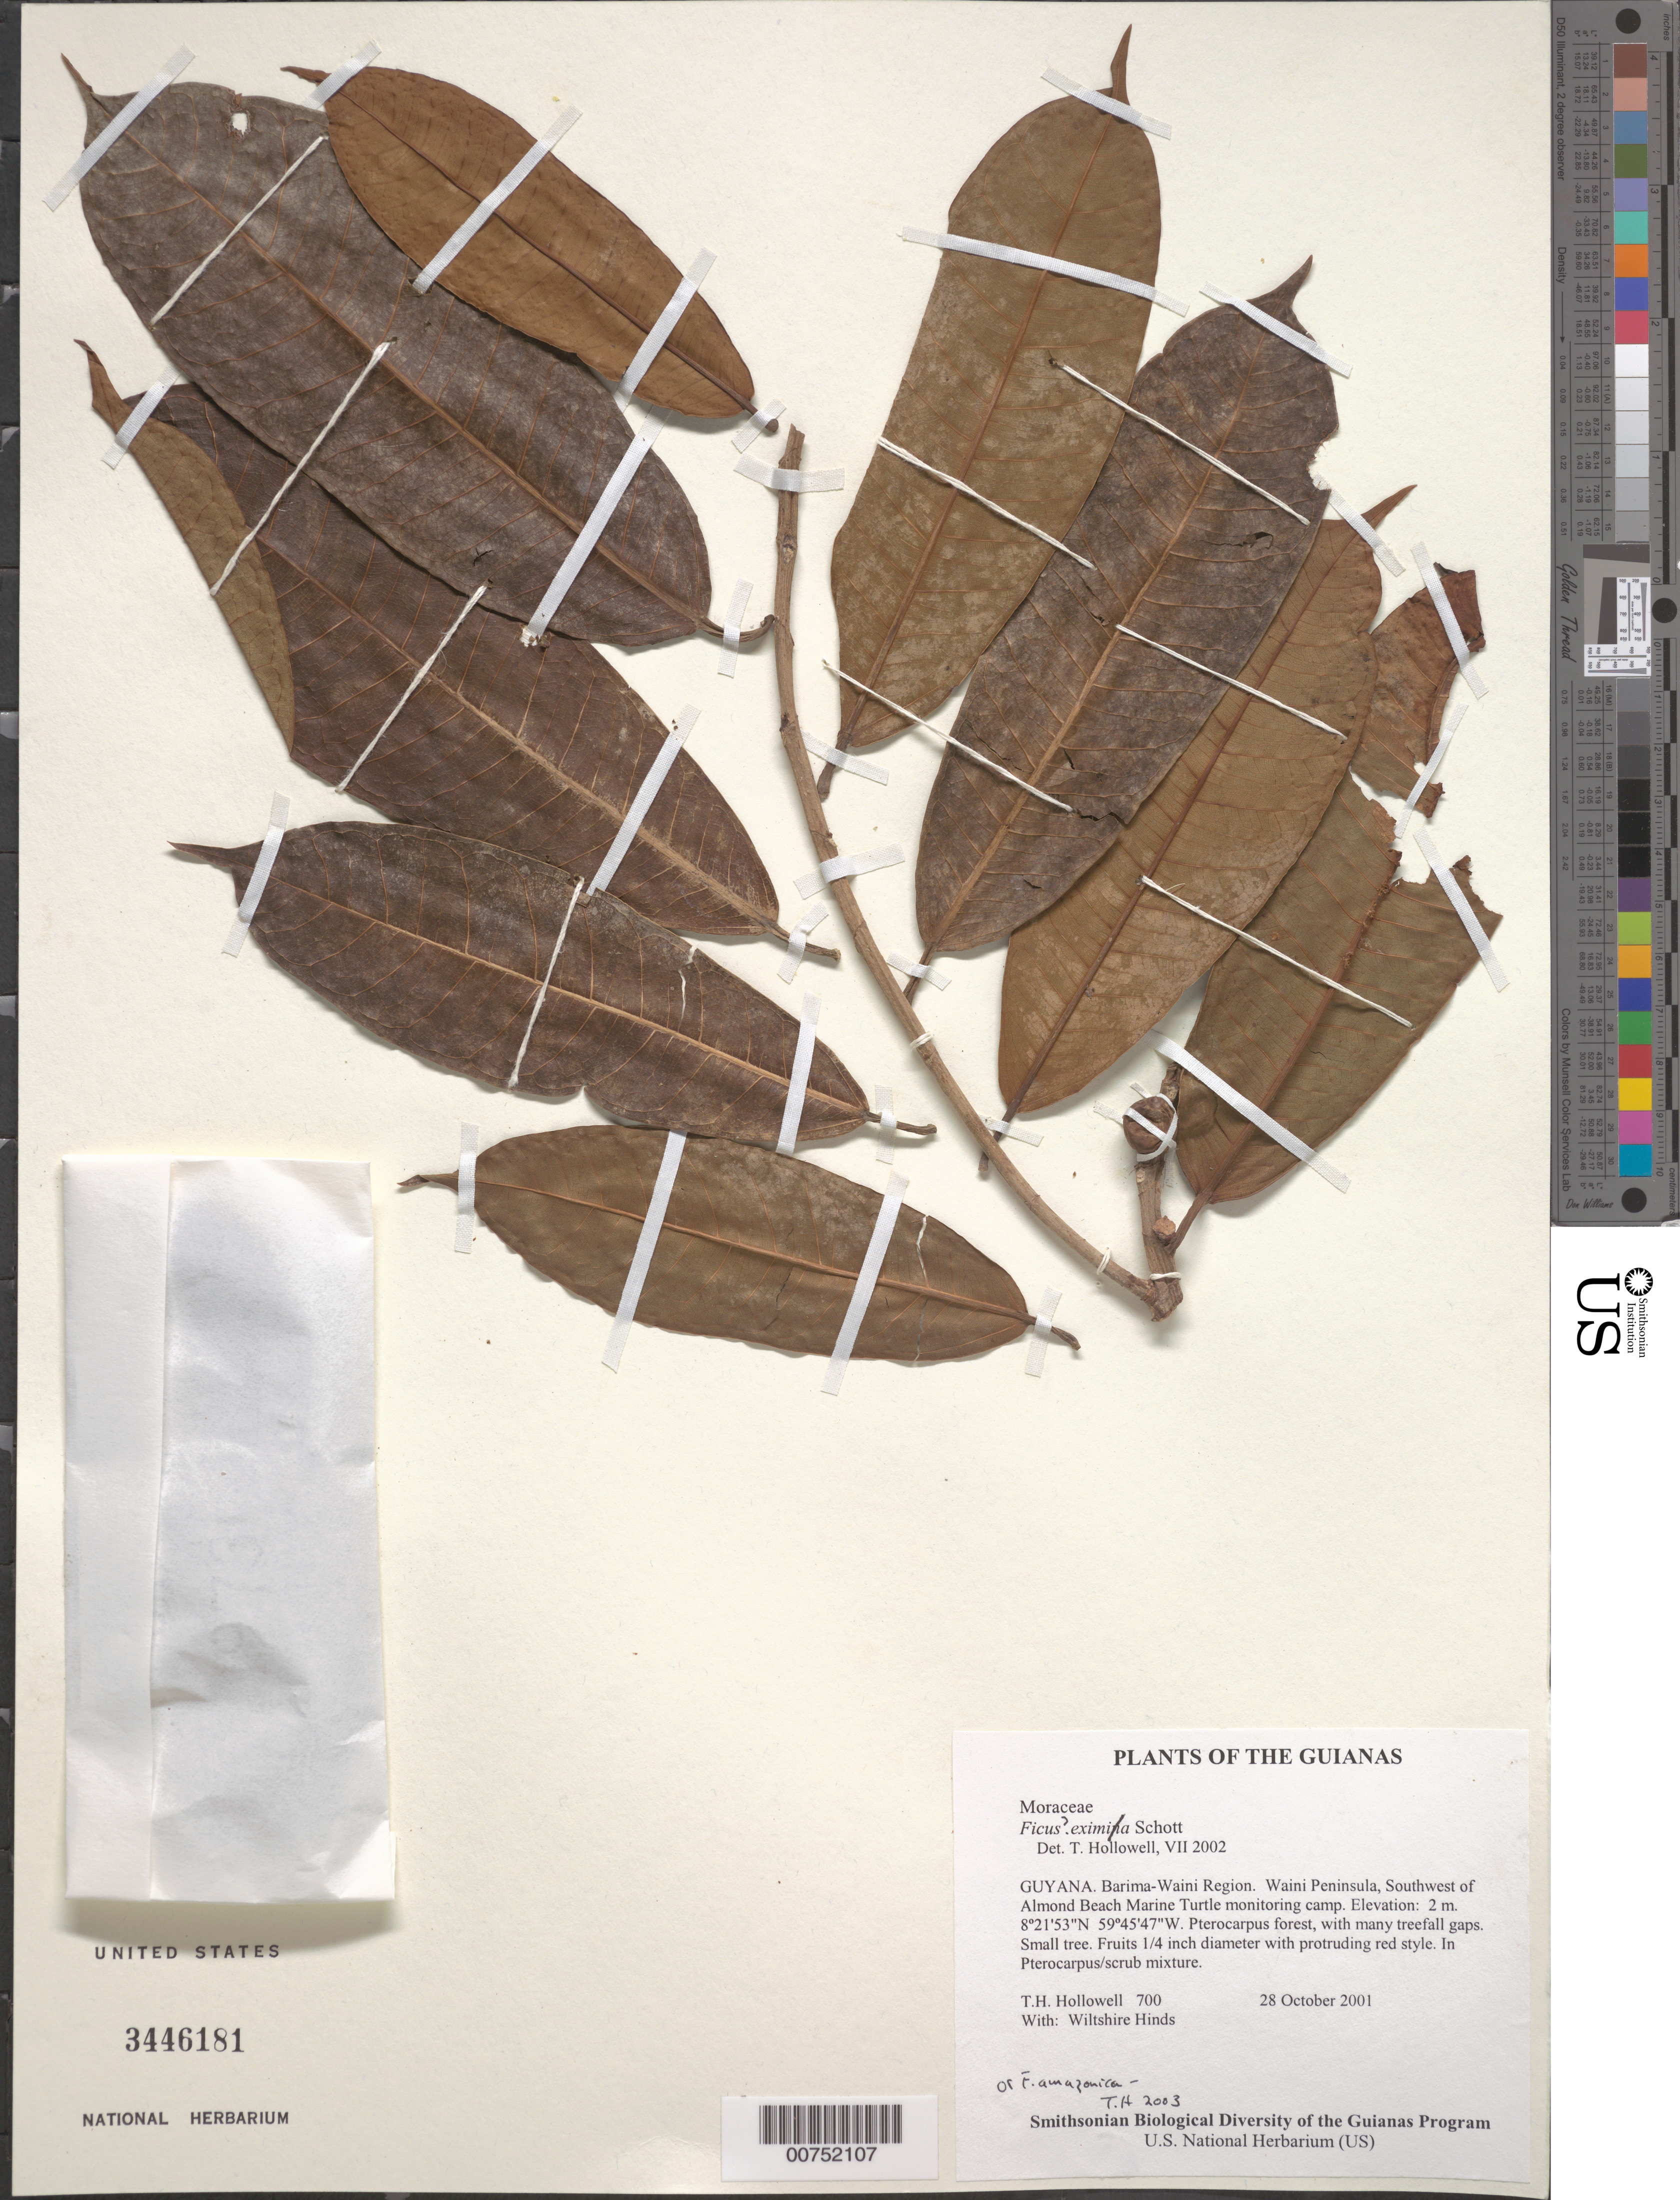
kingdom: Plantae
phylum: Tracheophyta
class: Magnoliopsida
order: Rosales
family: Moraceae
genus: Ficus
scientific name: Ficus eximia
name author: Schott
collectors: T. Hollowell & W. Hinds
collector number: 700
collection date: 2001-10-28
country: Guyana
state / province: Barima-Waini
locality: The Guianas. Barima-Waini Region. Waini Peninsula, Southwest of Almond Beach Marine Turtle monitoring camp.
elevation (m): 2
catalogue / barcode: US 3446181